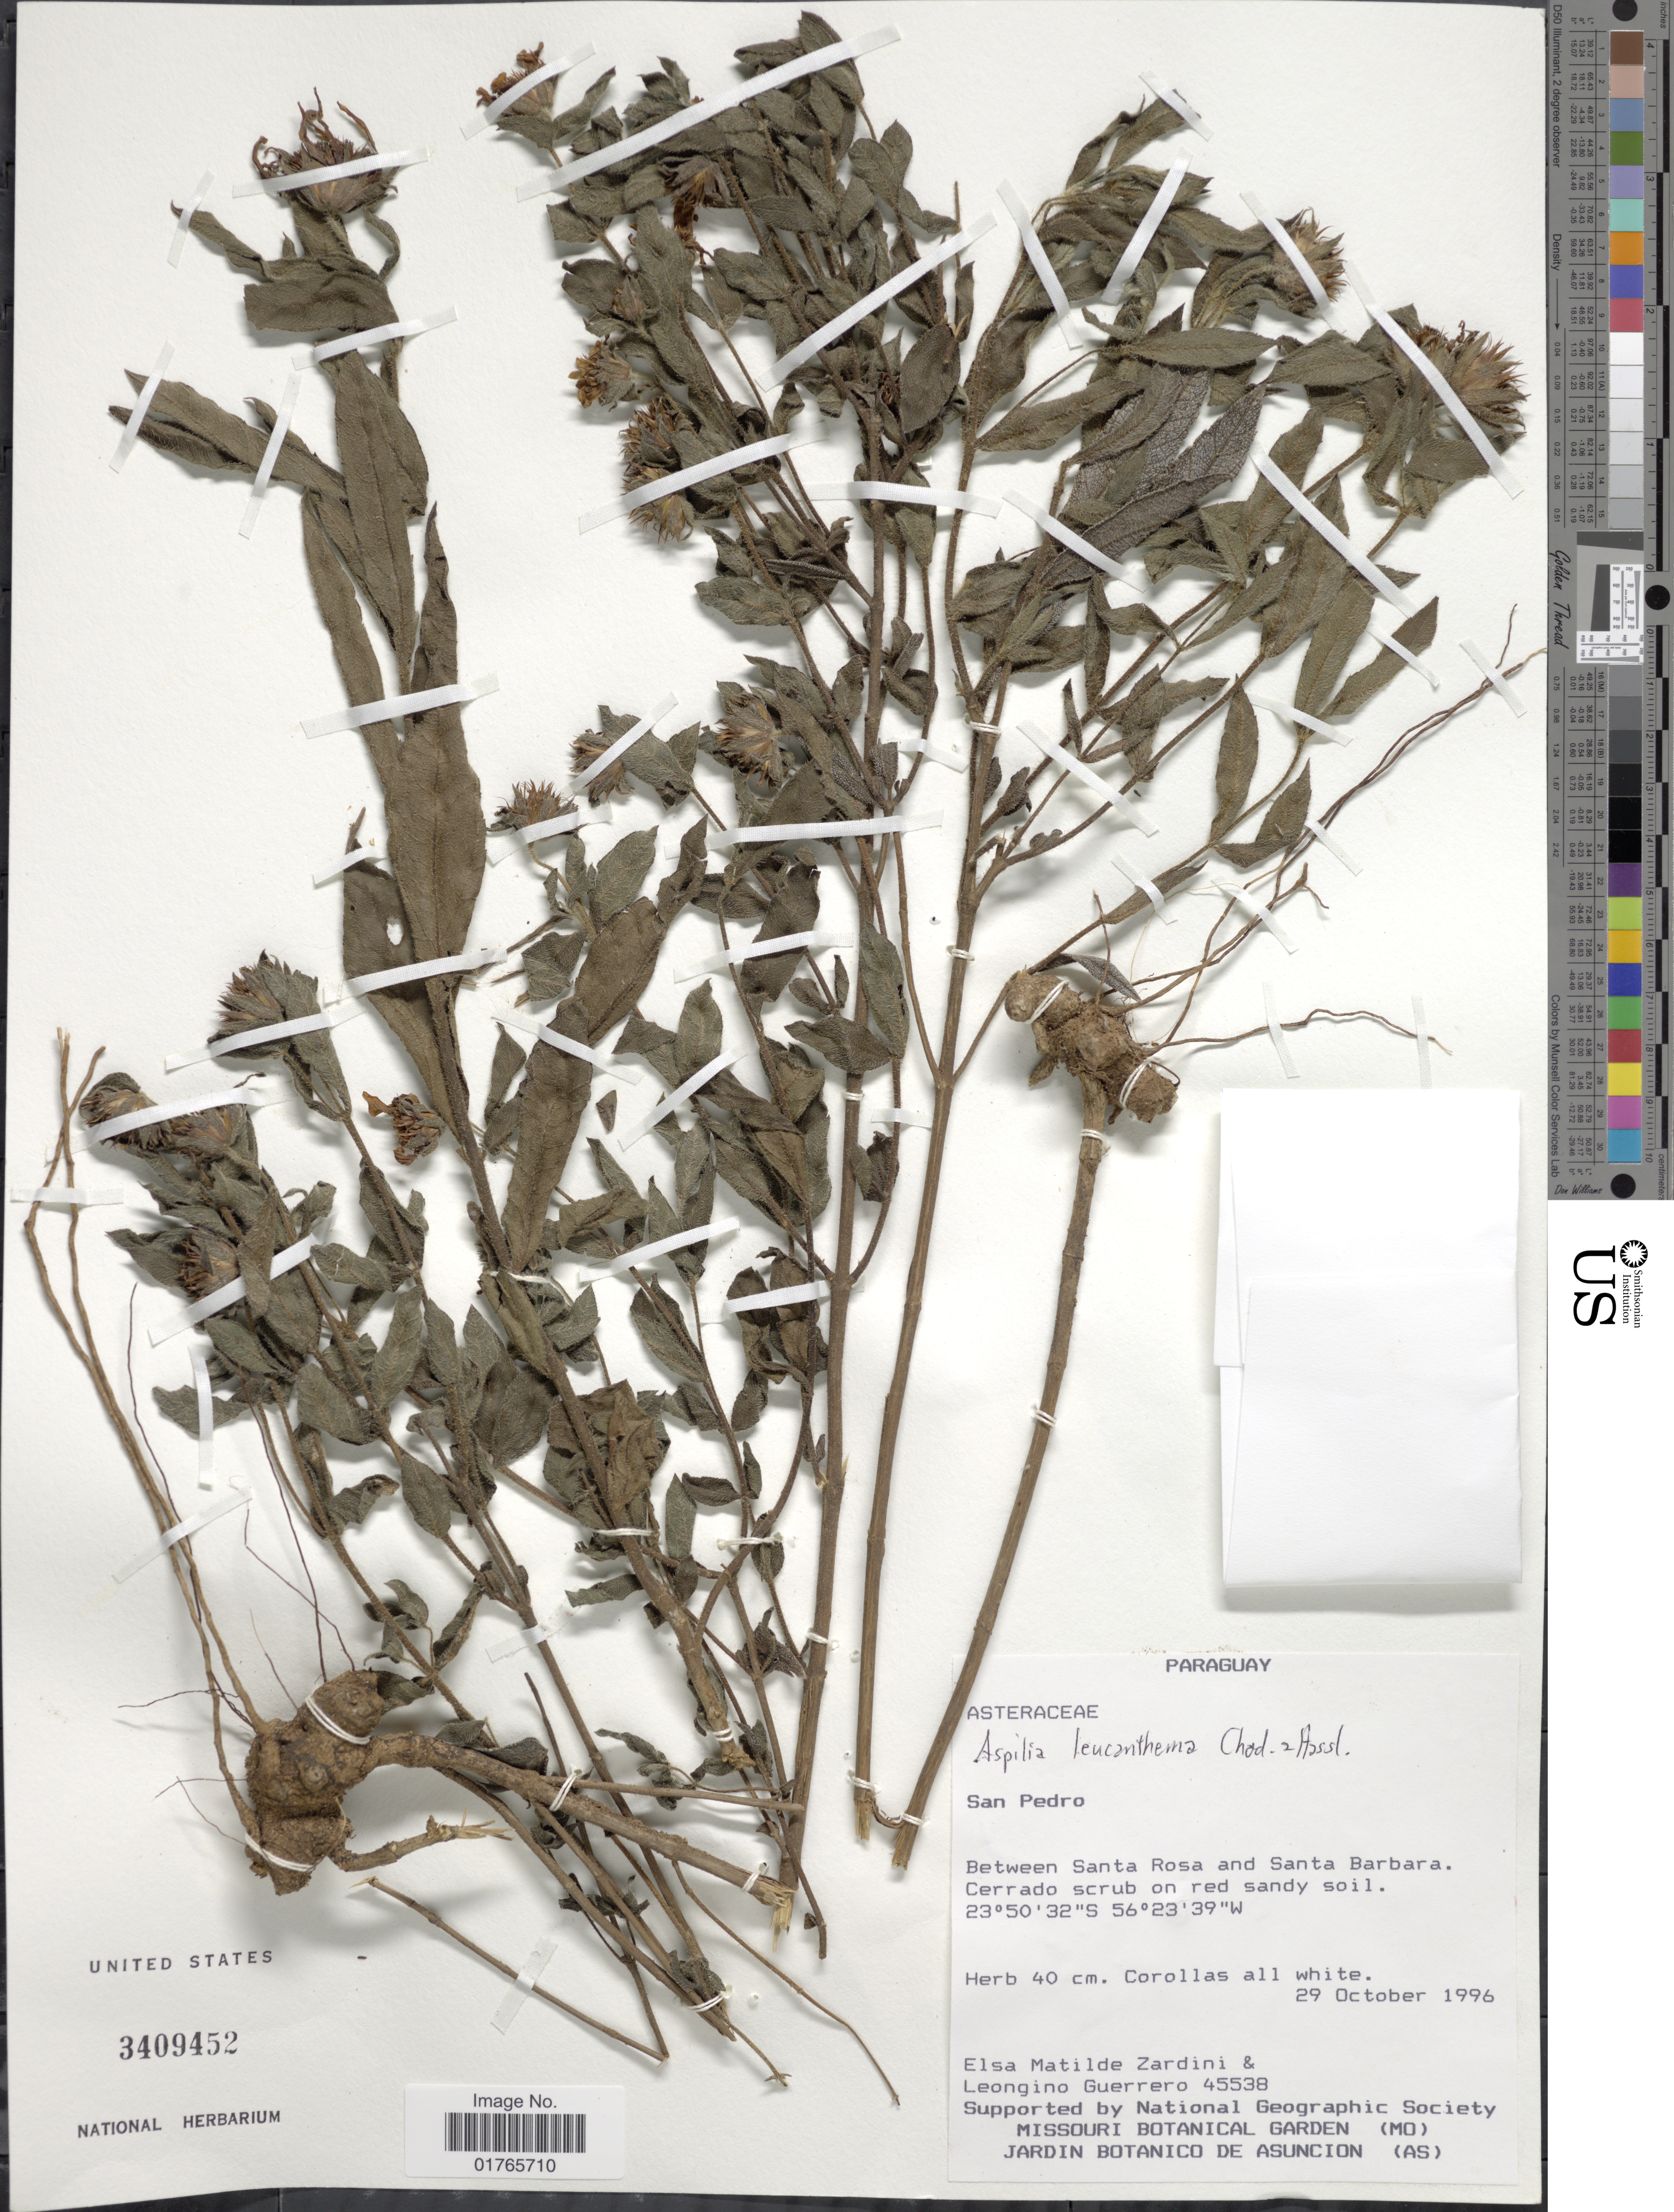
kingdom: Plantae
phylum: Tracheophyta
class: Magnoliopsida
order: Asterales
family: Asteraceae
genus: Aspilia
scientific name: Aspilia leucanthemum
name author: Chodat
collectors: E. M. Zardini & L. Guerrero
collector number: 45538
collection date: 1996-10-29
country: Paraguay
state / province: San Pedro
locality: Between Santa Rosa and Santa Barbara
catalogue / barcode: US 3409452